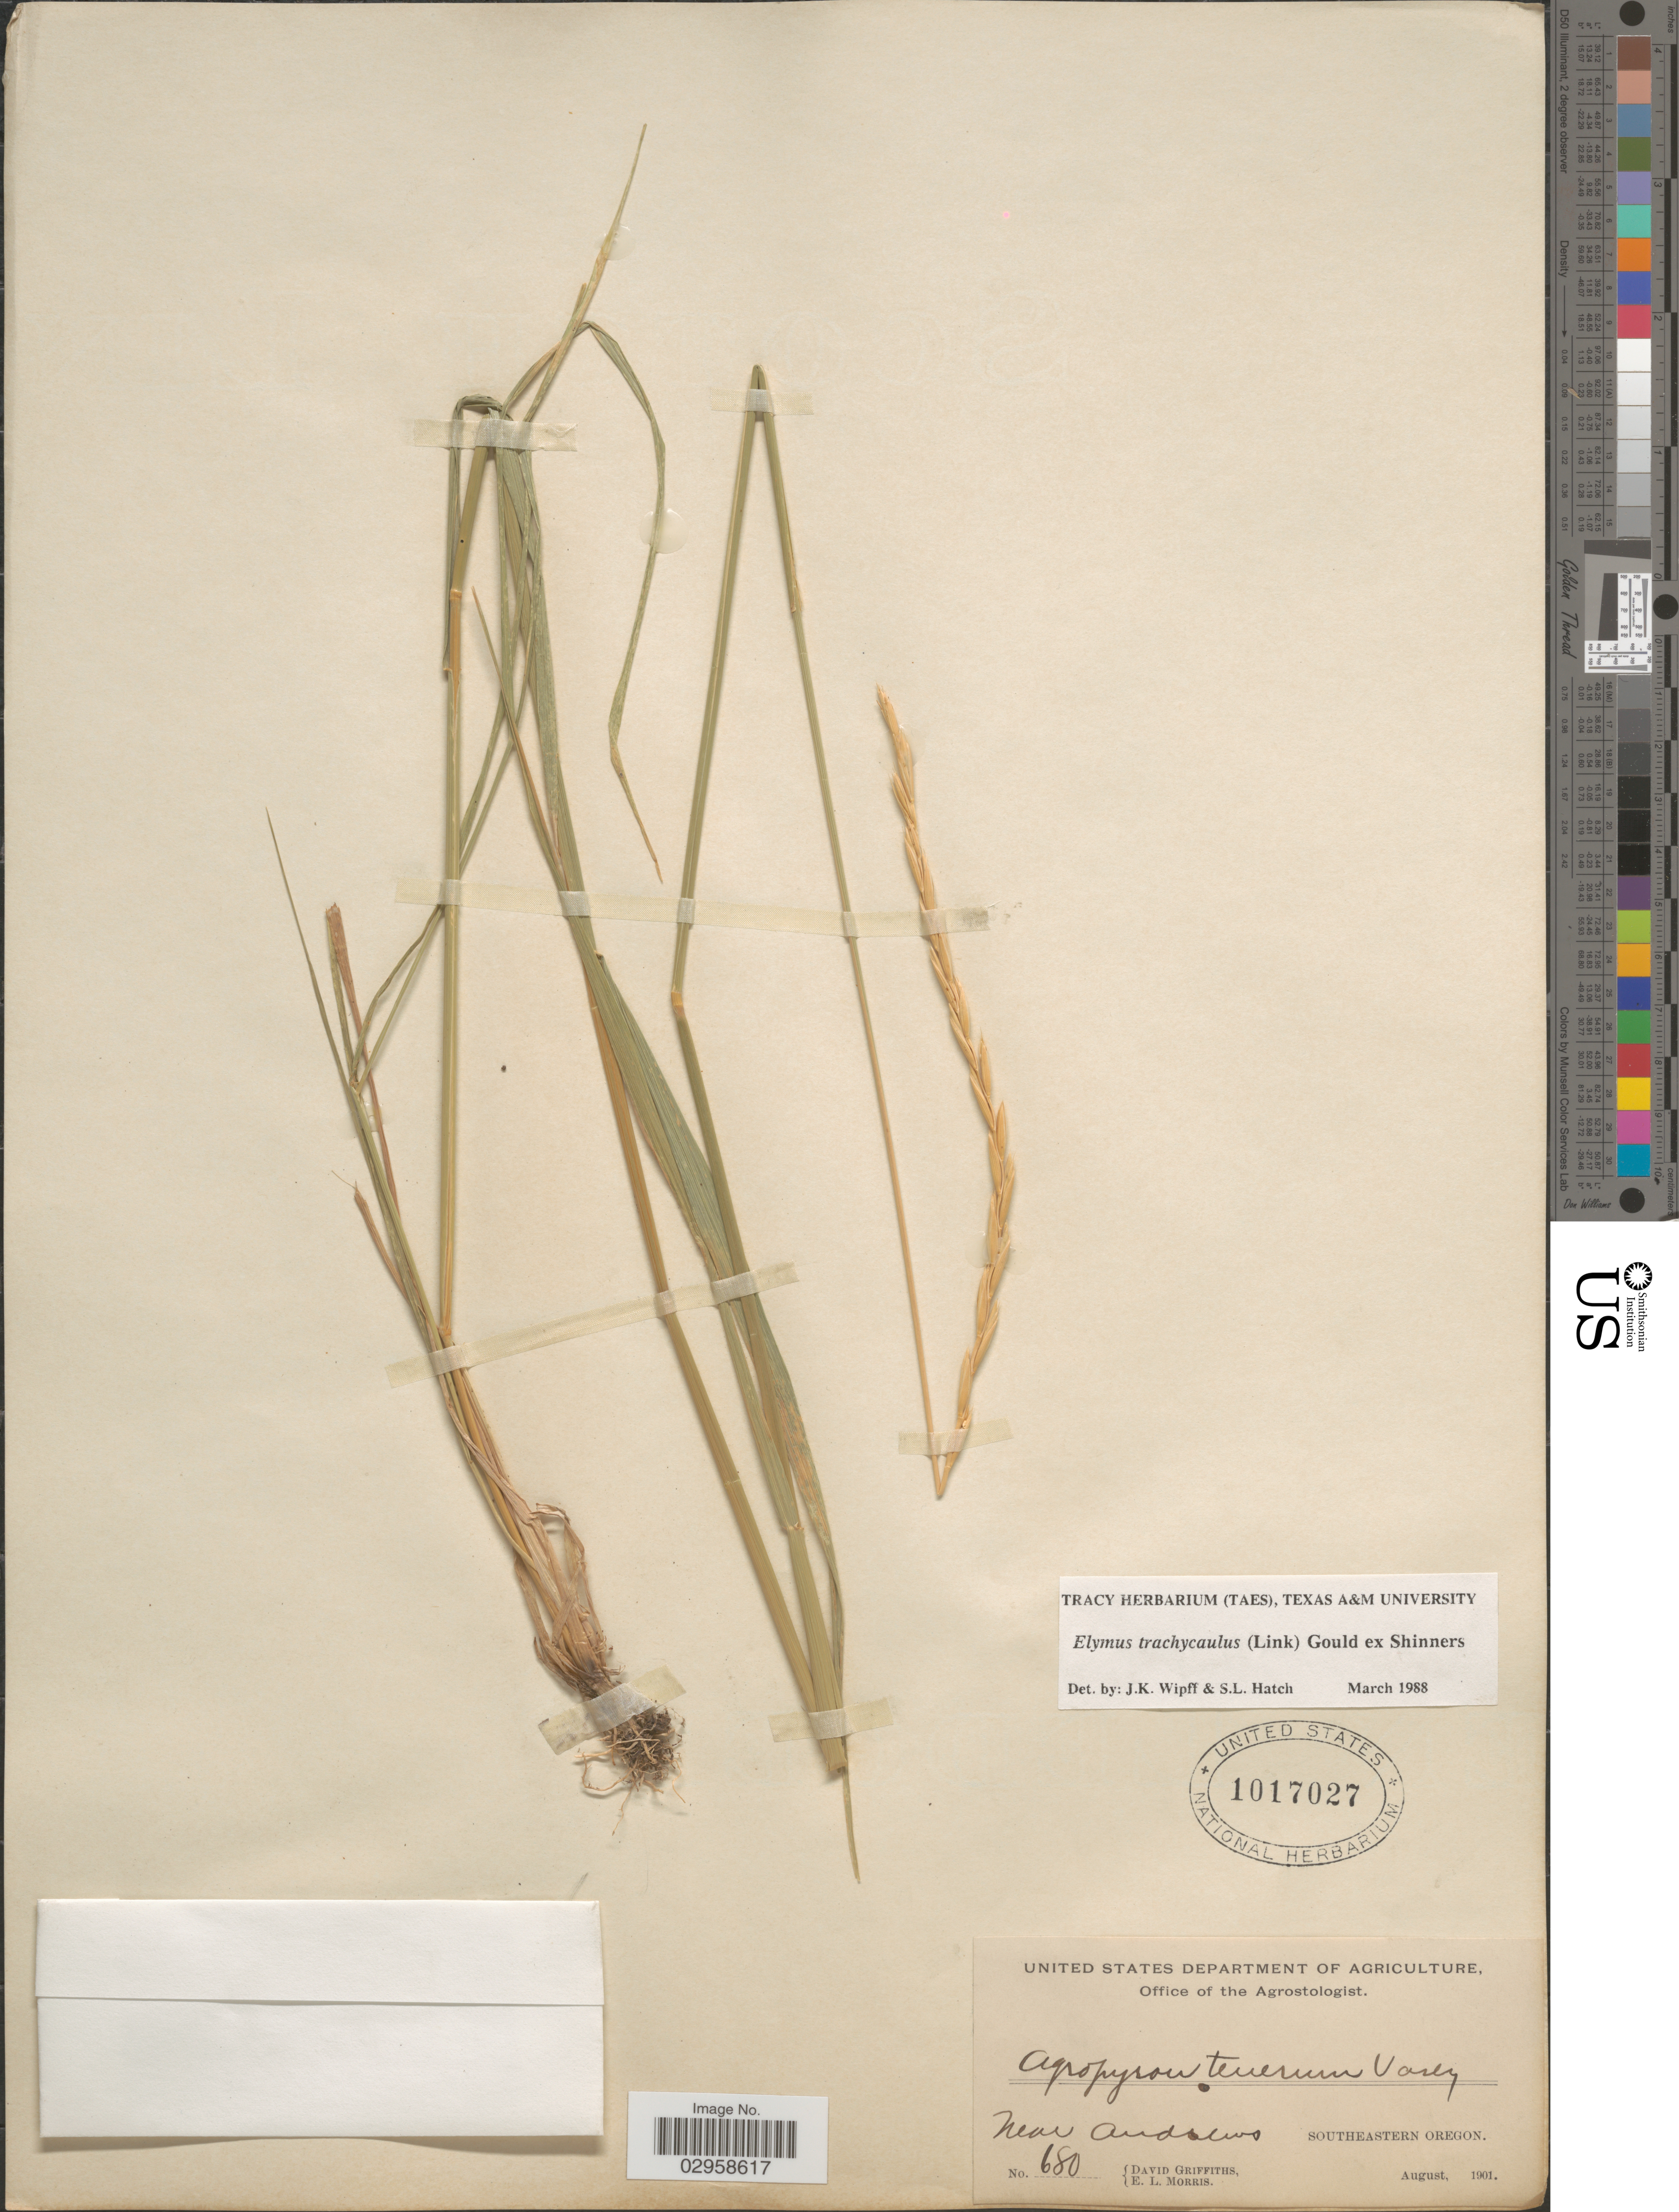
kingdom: Plantae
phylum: Tracheophyta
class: Liliopsida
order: Poales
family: Poaceae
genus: Elymus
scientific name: Elymus trachycaulus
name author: (Link) Gould ex Shinners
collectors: D. Griffiths & E. Morris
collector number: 680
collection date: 1901-08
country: United States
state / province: Oregon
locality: Near Andrews. Southeastern Oregon.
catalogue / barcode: US 1017027